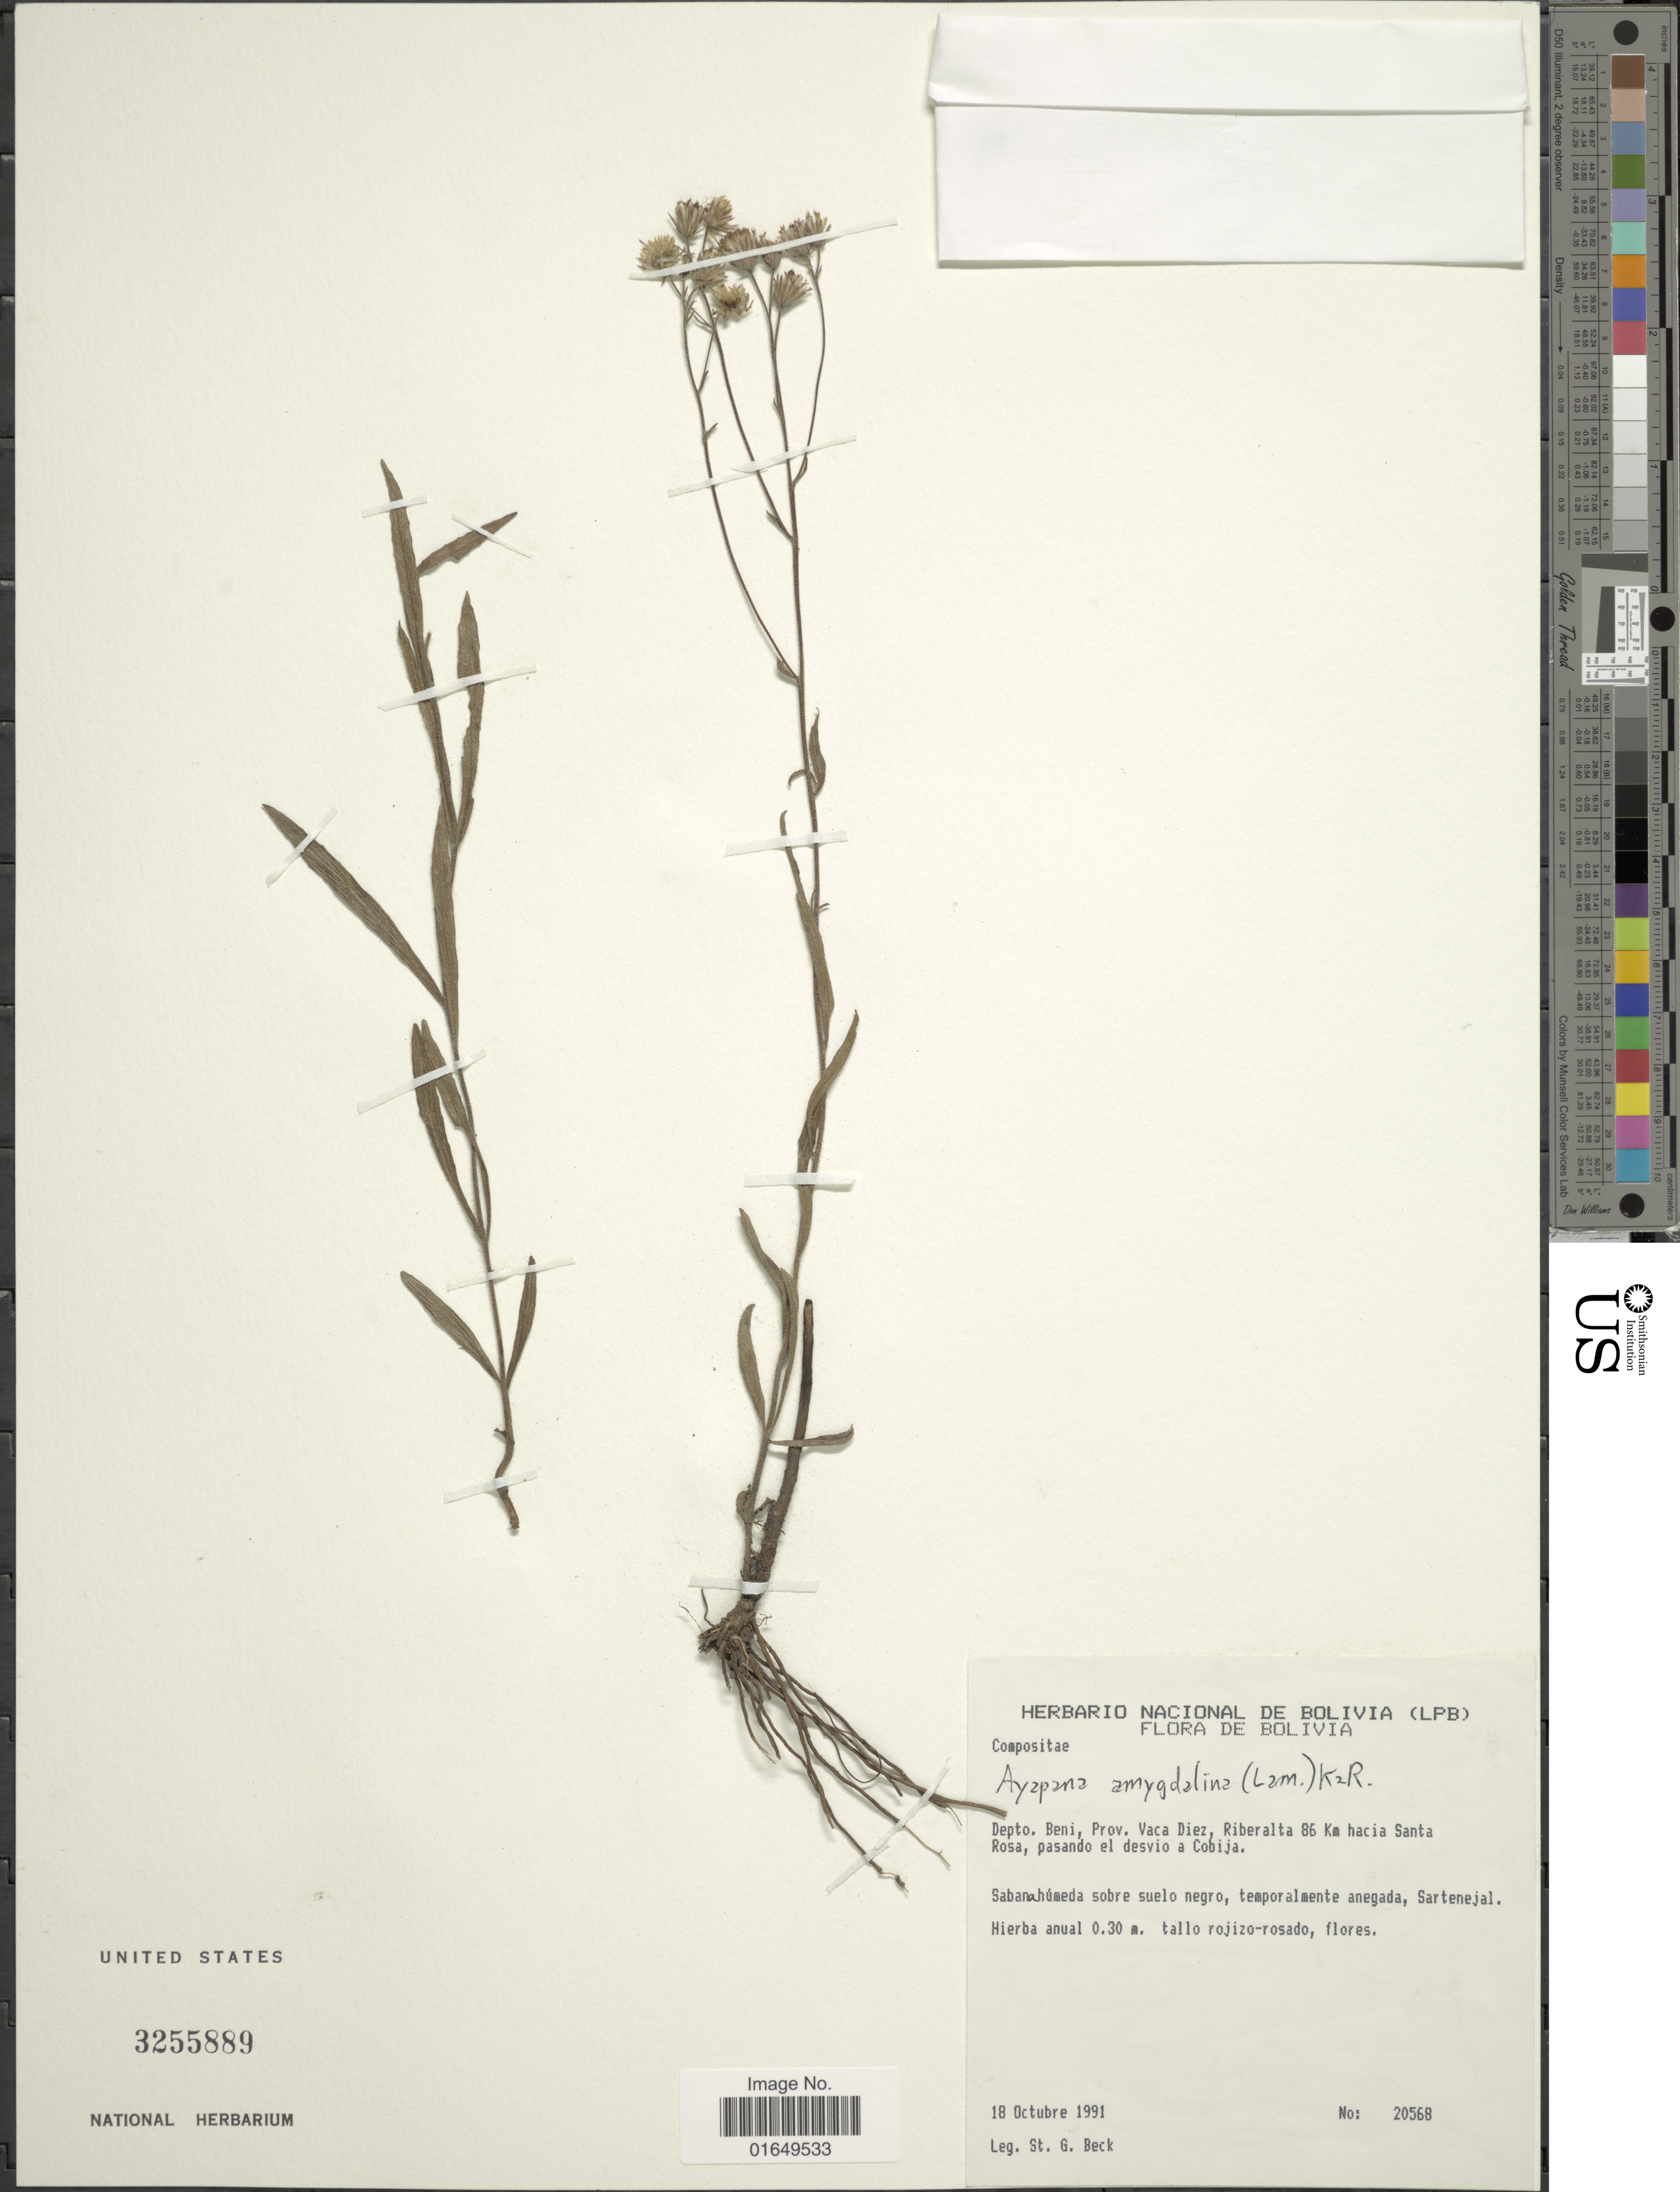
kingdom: Plantae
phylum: Tracheophyta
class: Magnoliopsida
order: Asterales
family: Asteraceae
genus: Ayapana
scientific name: Ayapana amygdalina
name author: (Lam.) R.M. King & H. Rob.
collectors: S. G. Beck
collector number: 20568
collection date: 1991-10-18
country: Bolivia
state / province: Beni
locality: Prov. Vaca Diez, Riberalta 86 Km hacia Santa Rosa, pasando el desvio a Cobija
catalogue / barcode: US 3255889